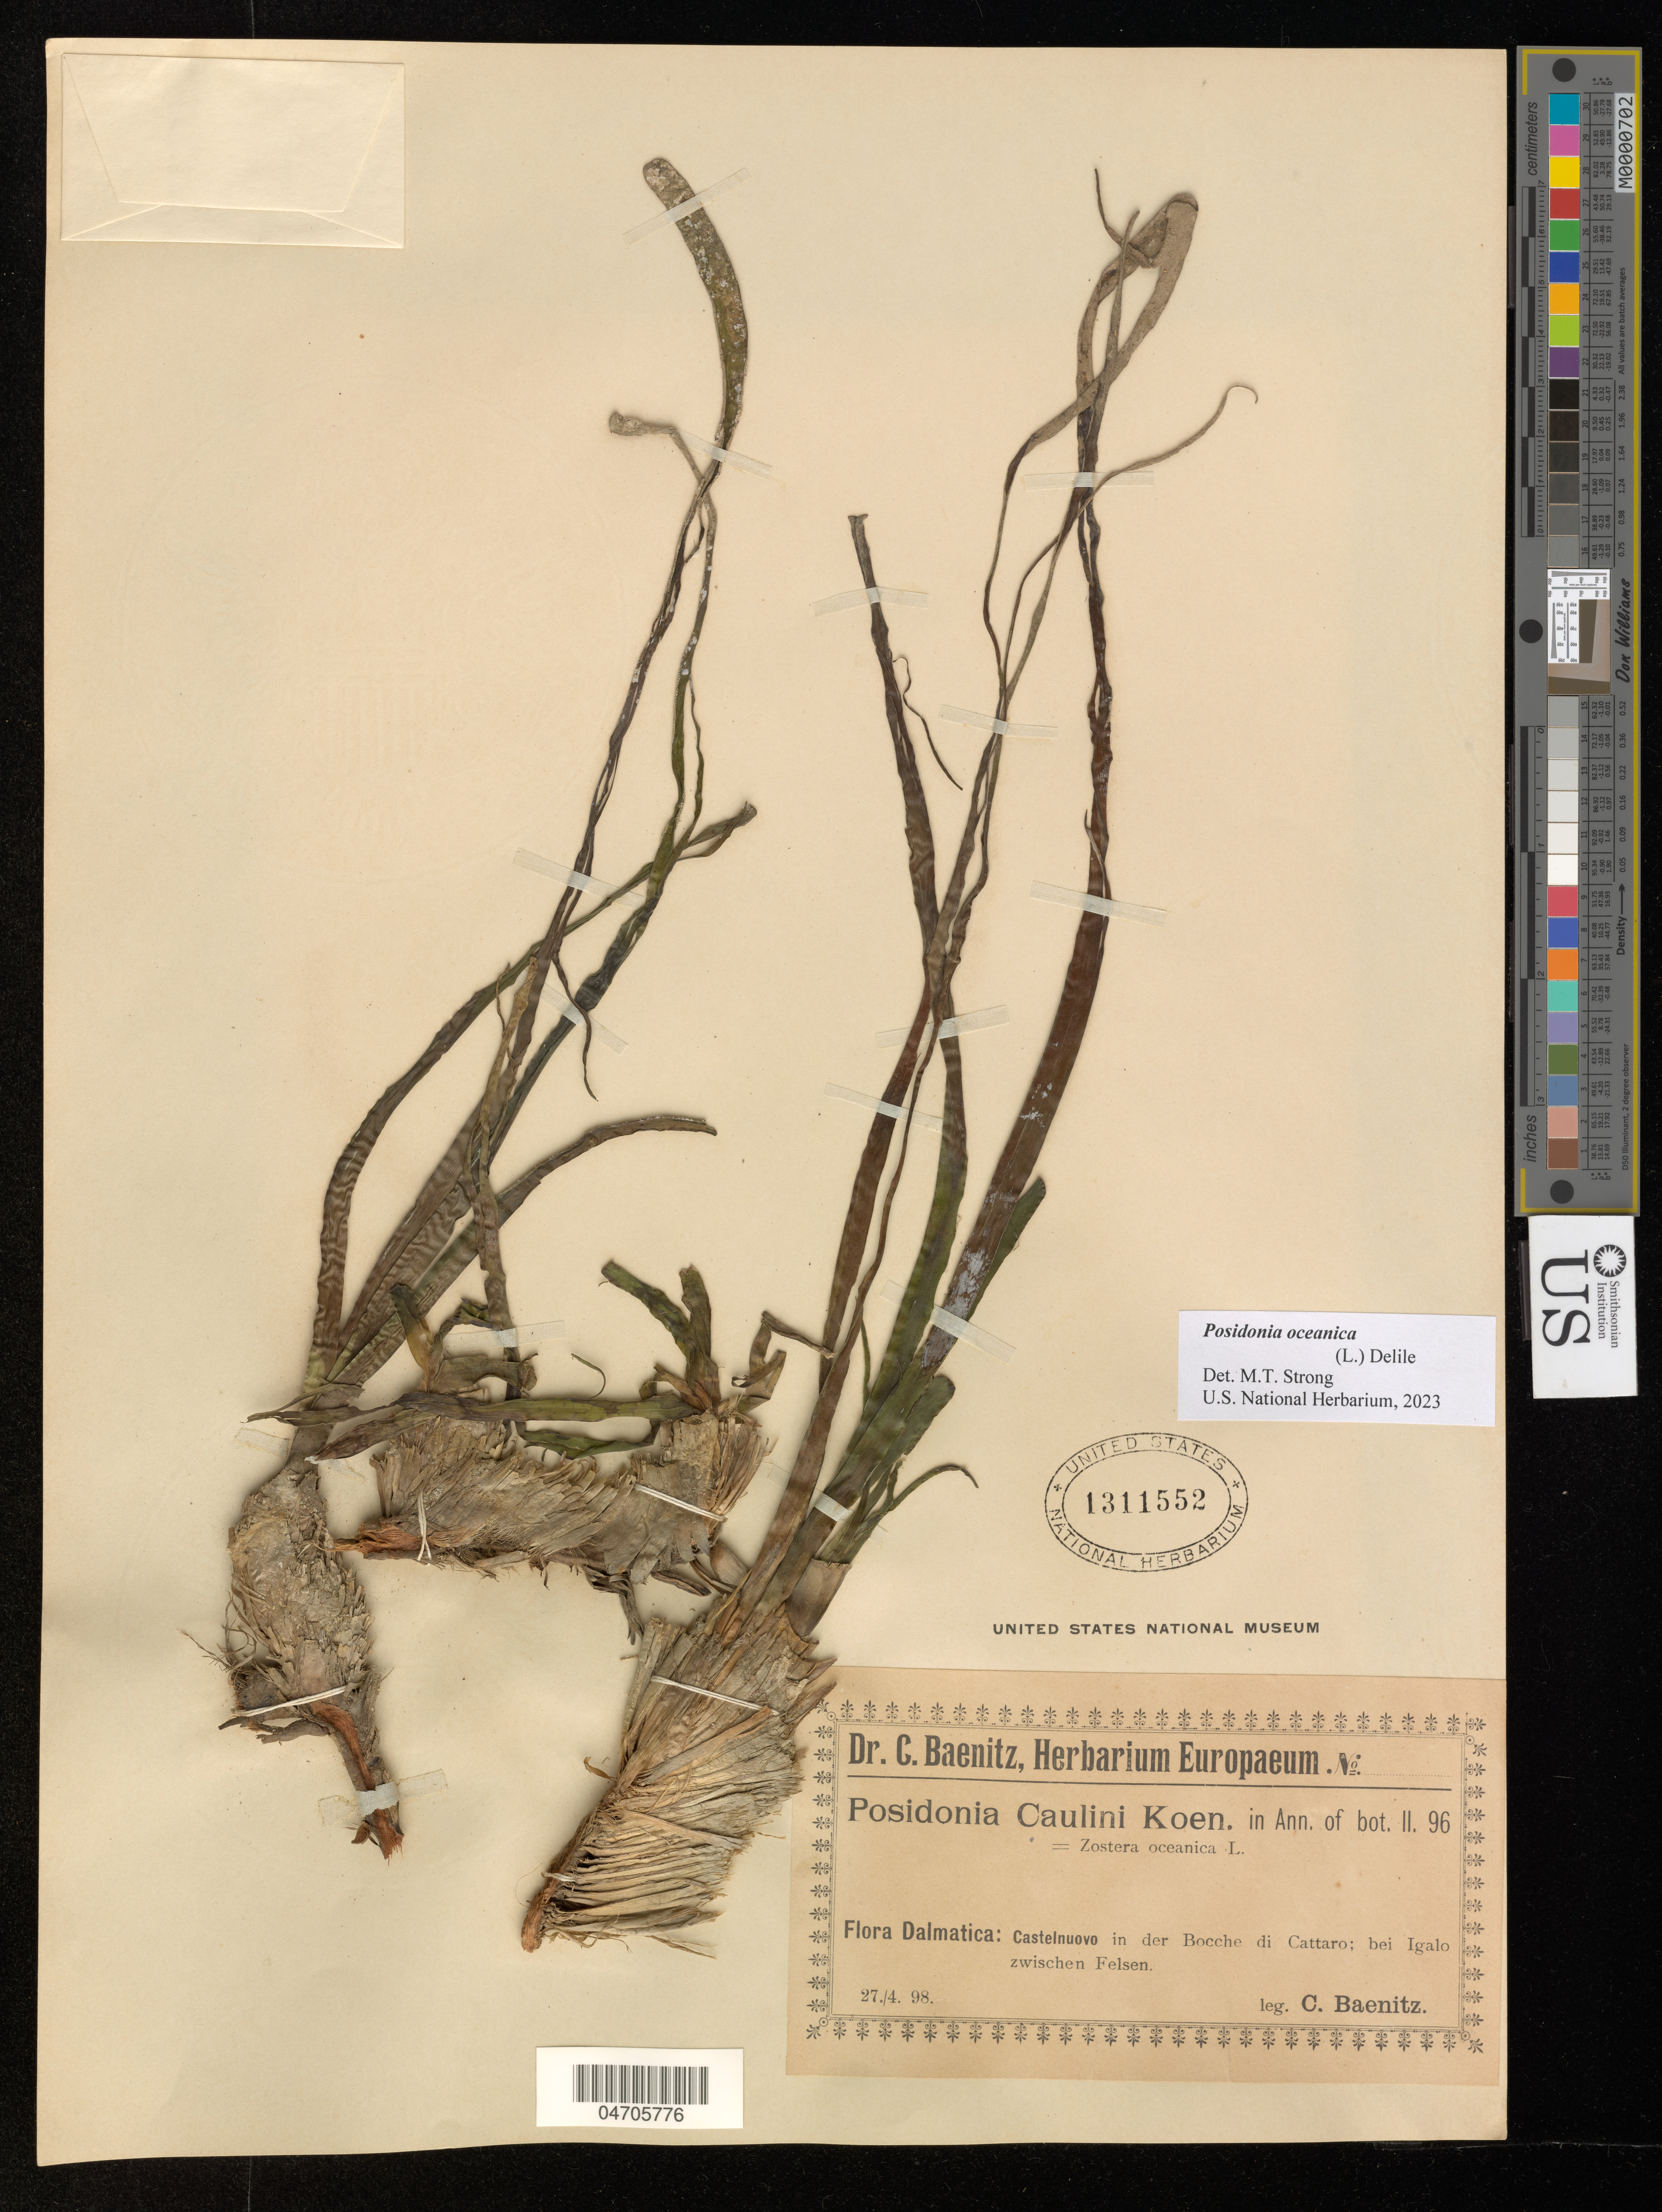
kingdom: Plantae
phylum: Tracheophyta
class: Liliopsida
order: Alismatales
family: Posidoniaceae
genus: Posidonia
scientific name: Posidonia oceanica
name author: (L.) Delile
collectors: C. G. Baenitz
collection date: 1898-04-27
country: Croatia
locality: Dalmatica: Castelnuovo in der Bocche di Cattaro: bei Igalo zwischen Felsen.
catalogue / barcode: US 1311552